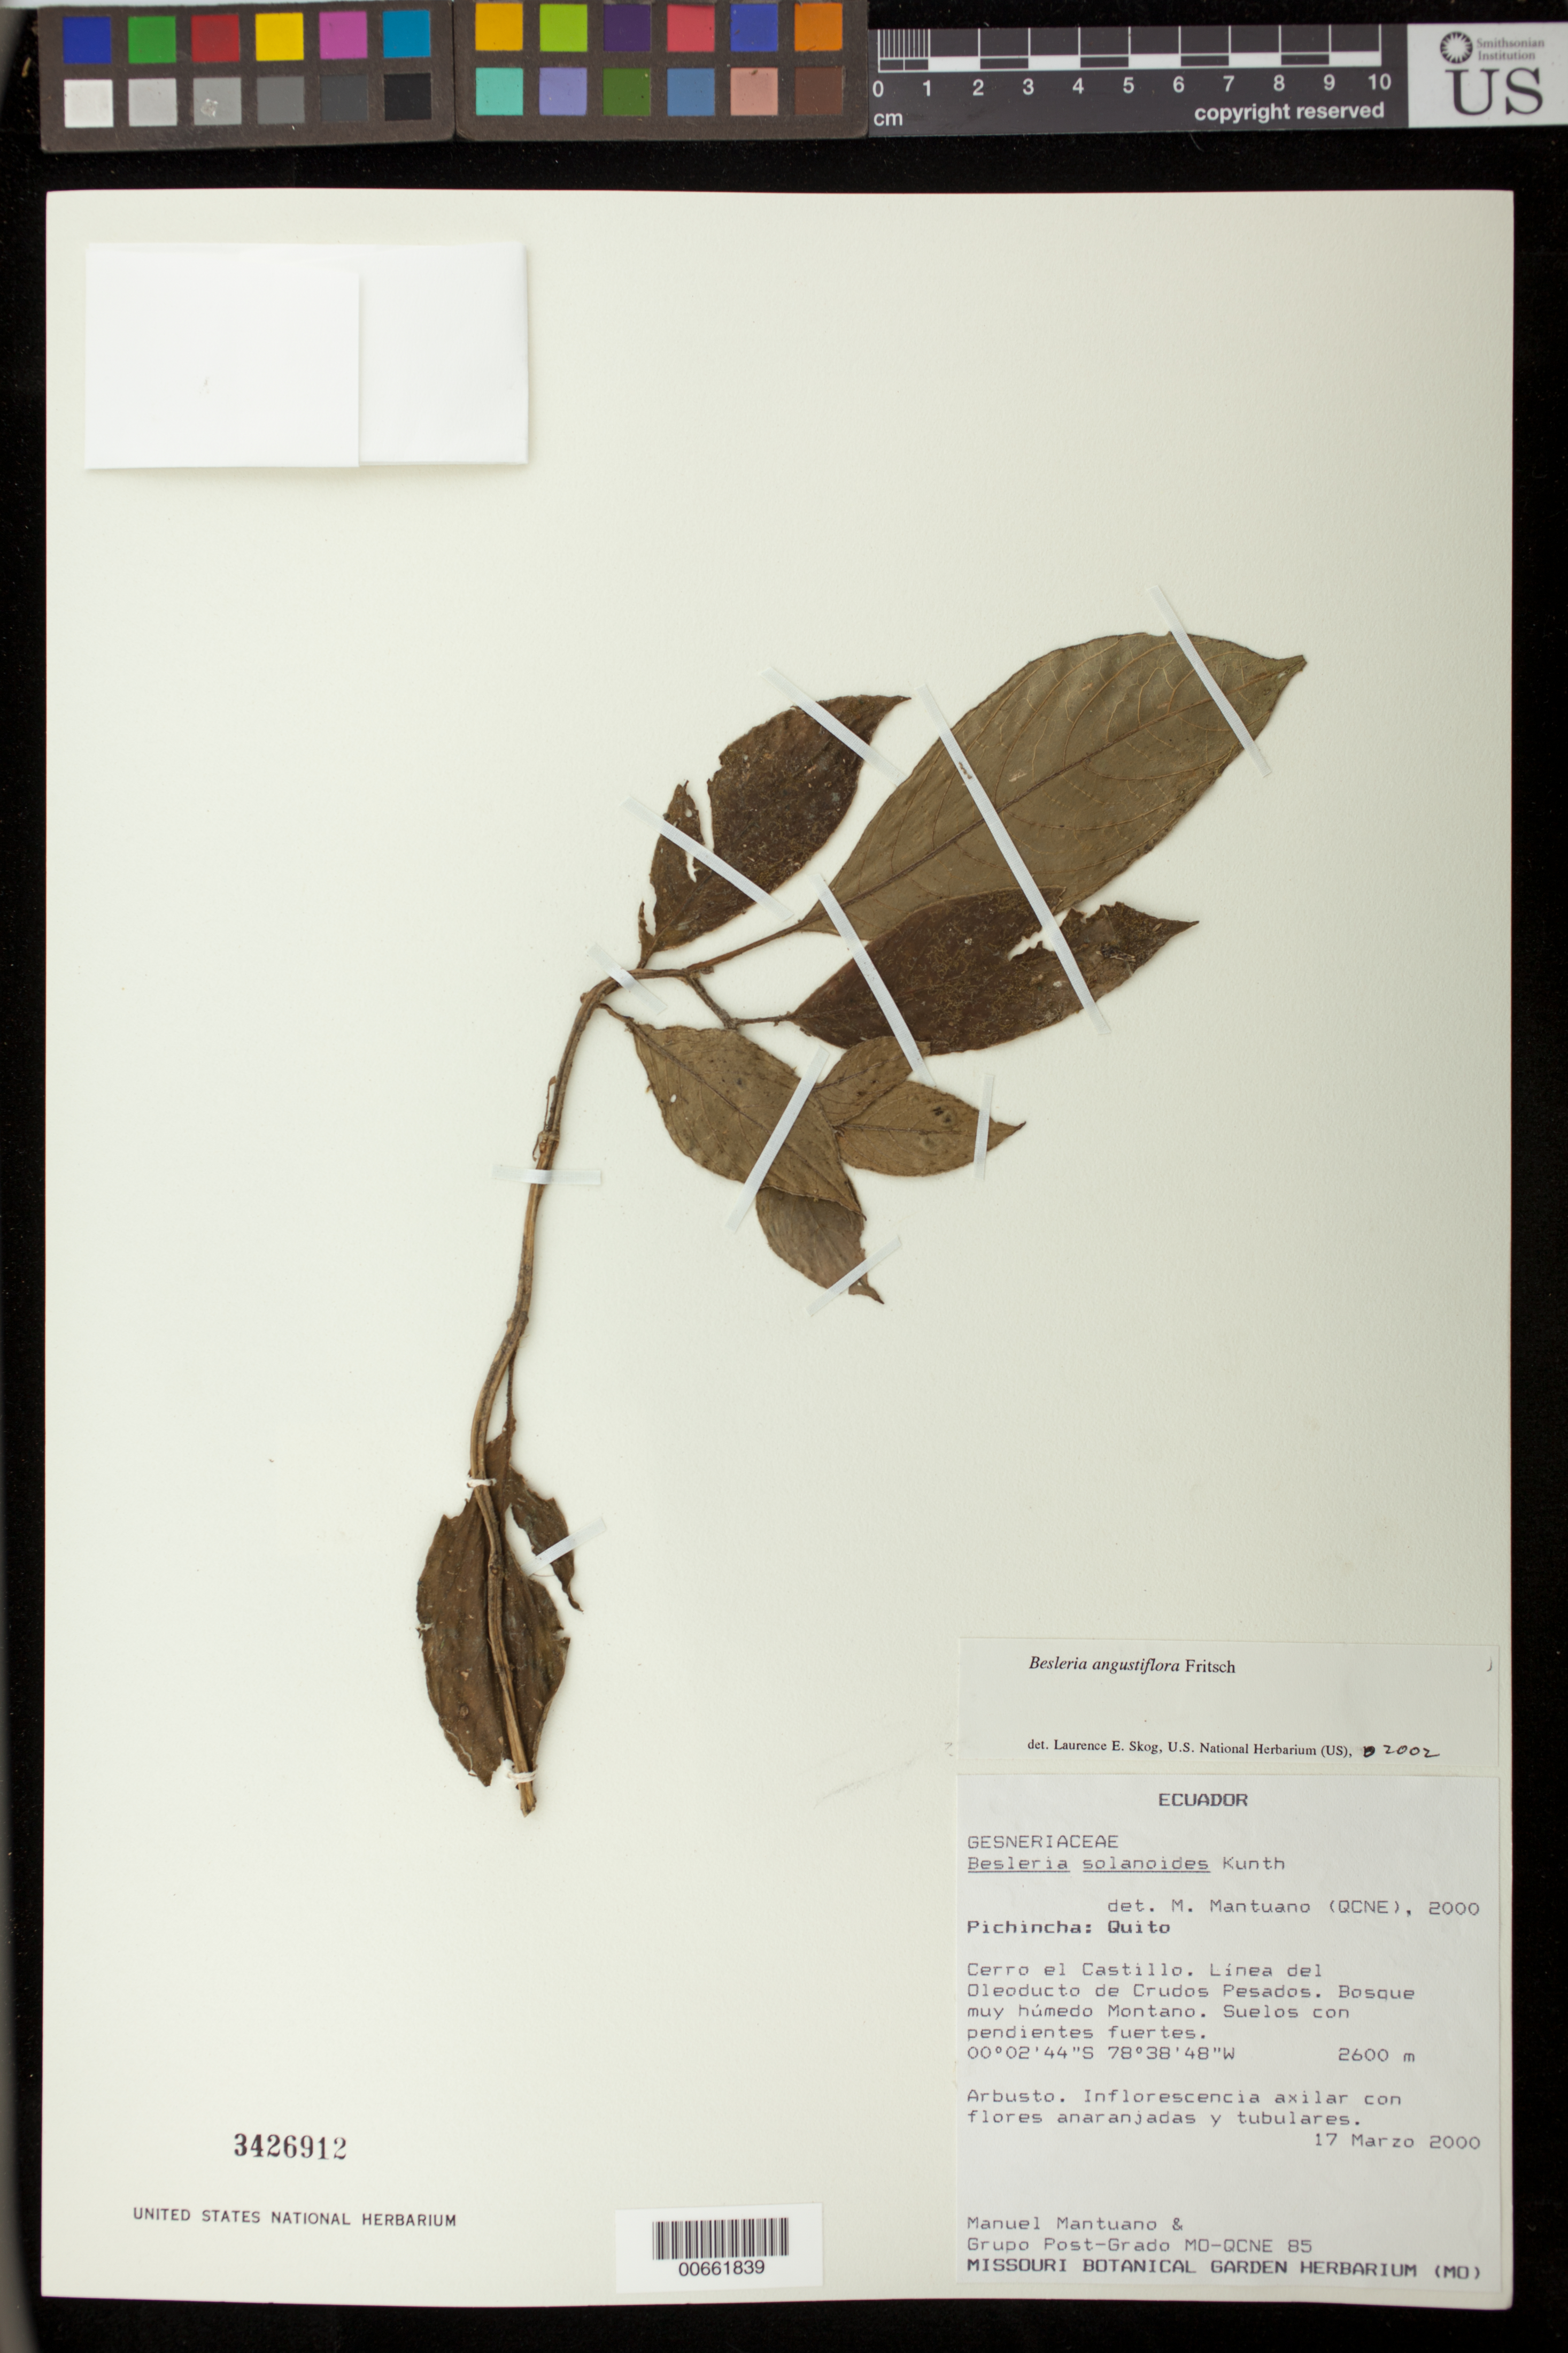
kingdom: Plantae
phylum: Tracheophyta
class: Magnoliopsida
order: Lamiales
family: Gesneriaceae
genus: Besleria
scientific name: Besleria angustiflora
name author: Fritsch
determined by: Skog, Laurence E.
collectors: M. Mantuano & Grupo Post-Grado MO-QCNE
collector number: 85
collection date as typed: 17 Mar 2000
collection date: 2000-03-17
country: Ecuador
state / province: Pichincha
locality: Quito; Cerro el Castilllo, Línea del Oleoducto de Crudos Pesados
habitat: Bosque muy húmedo montano; suelos con pendientes fuertes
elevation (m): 2600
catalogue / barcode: US 3426912